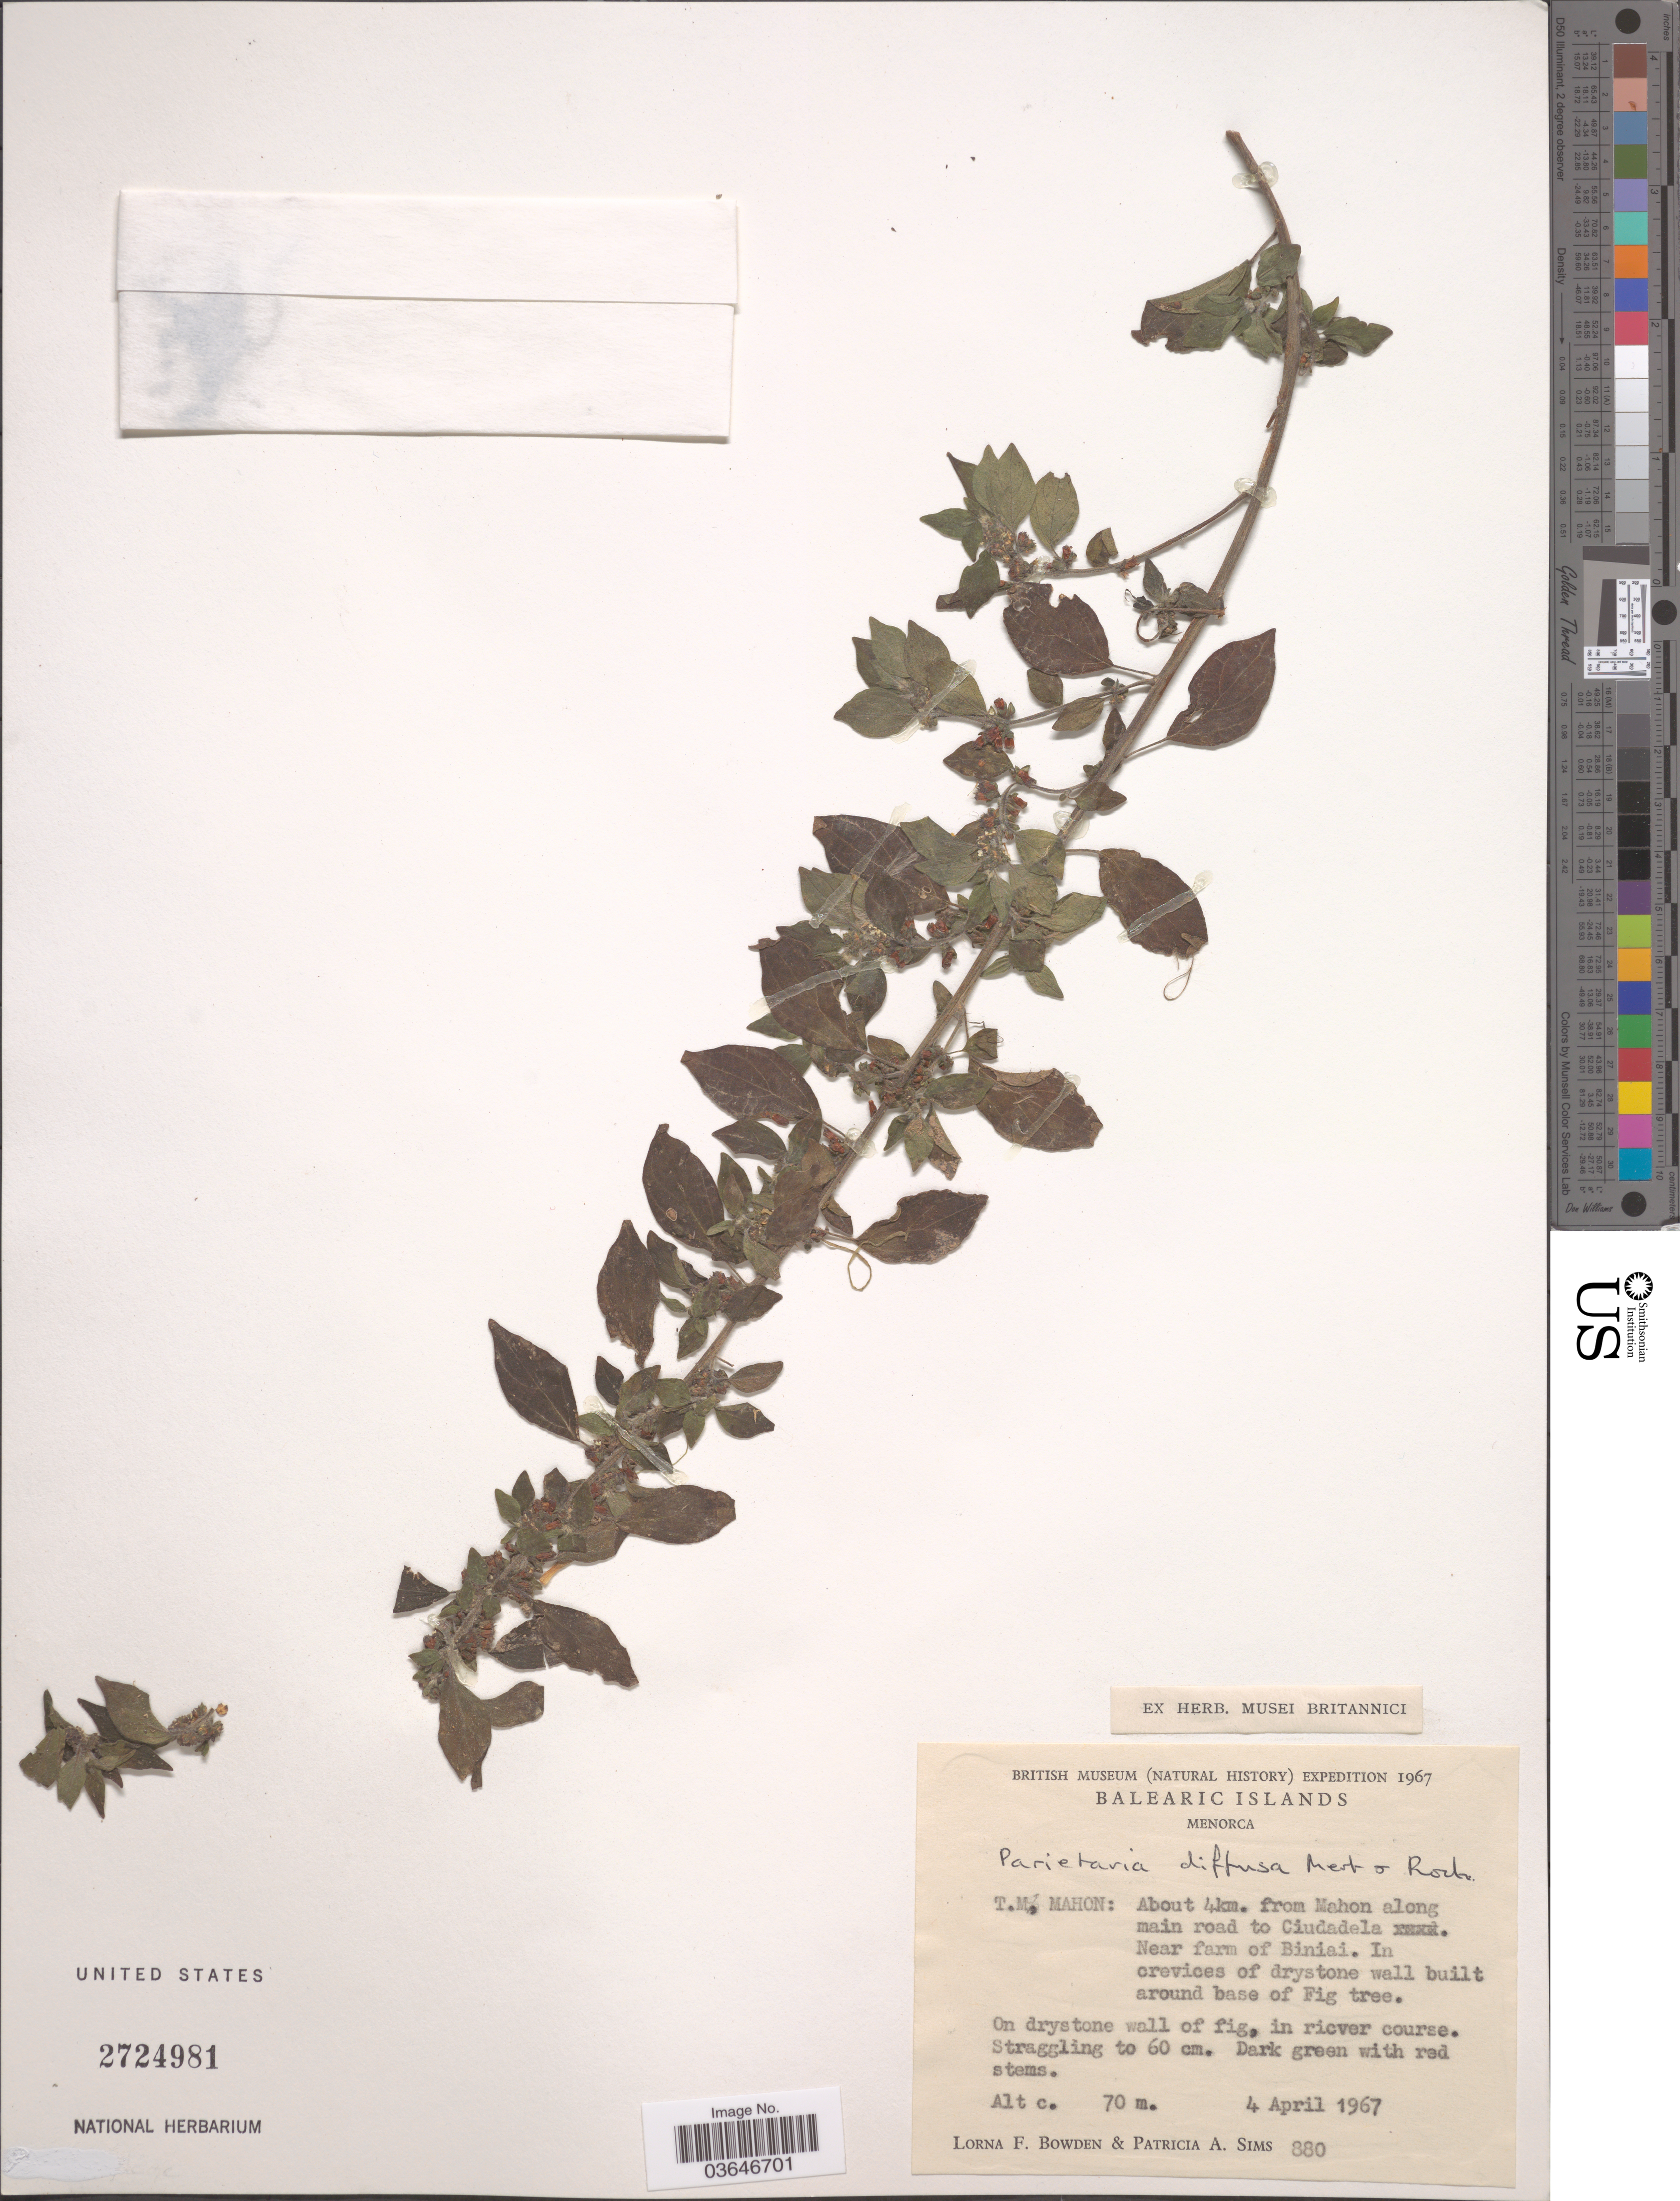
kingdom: Plantae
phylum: Tracheophyta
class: Magnoliopsida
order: Rosales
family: Urticaceae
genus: Parietaria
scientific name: Parietaria diffusa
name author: Mert. ex W.D.J. Koch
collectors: L. F. Bowden & P. A. Sims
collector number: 880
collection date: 1967-04-04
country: Spain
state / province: Islas Baleares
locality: Balearic Islands. Menorca. T. M, Mahon: About 4km. from Mahon along main road to Ciudadela. Near farm of Biniai.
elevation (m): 70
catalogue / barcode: US 2724981